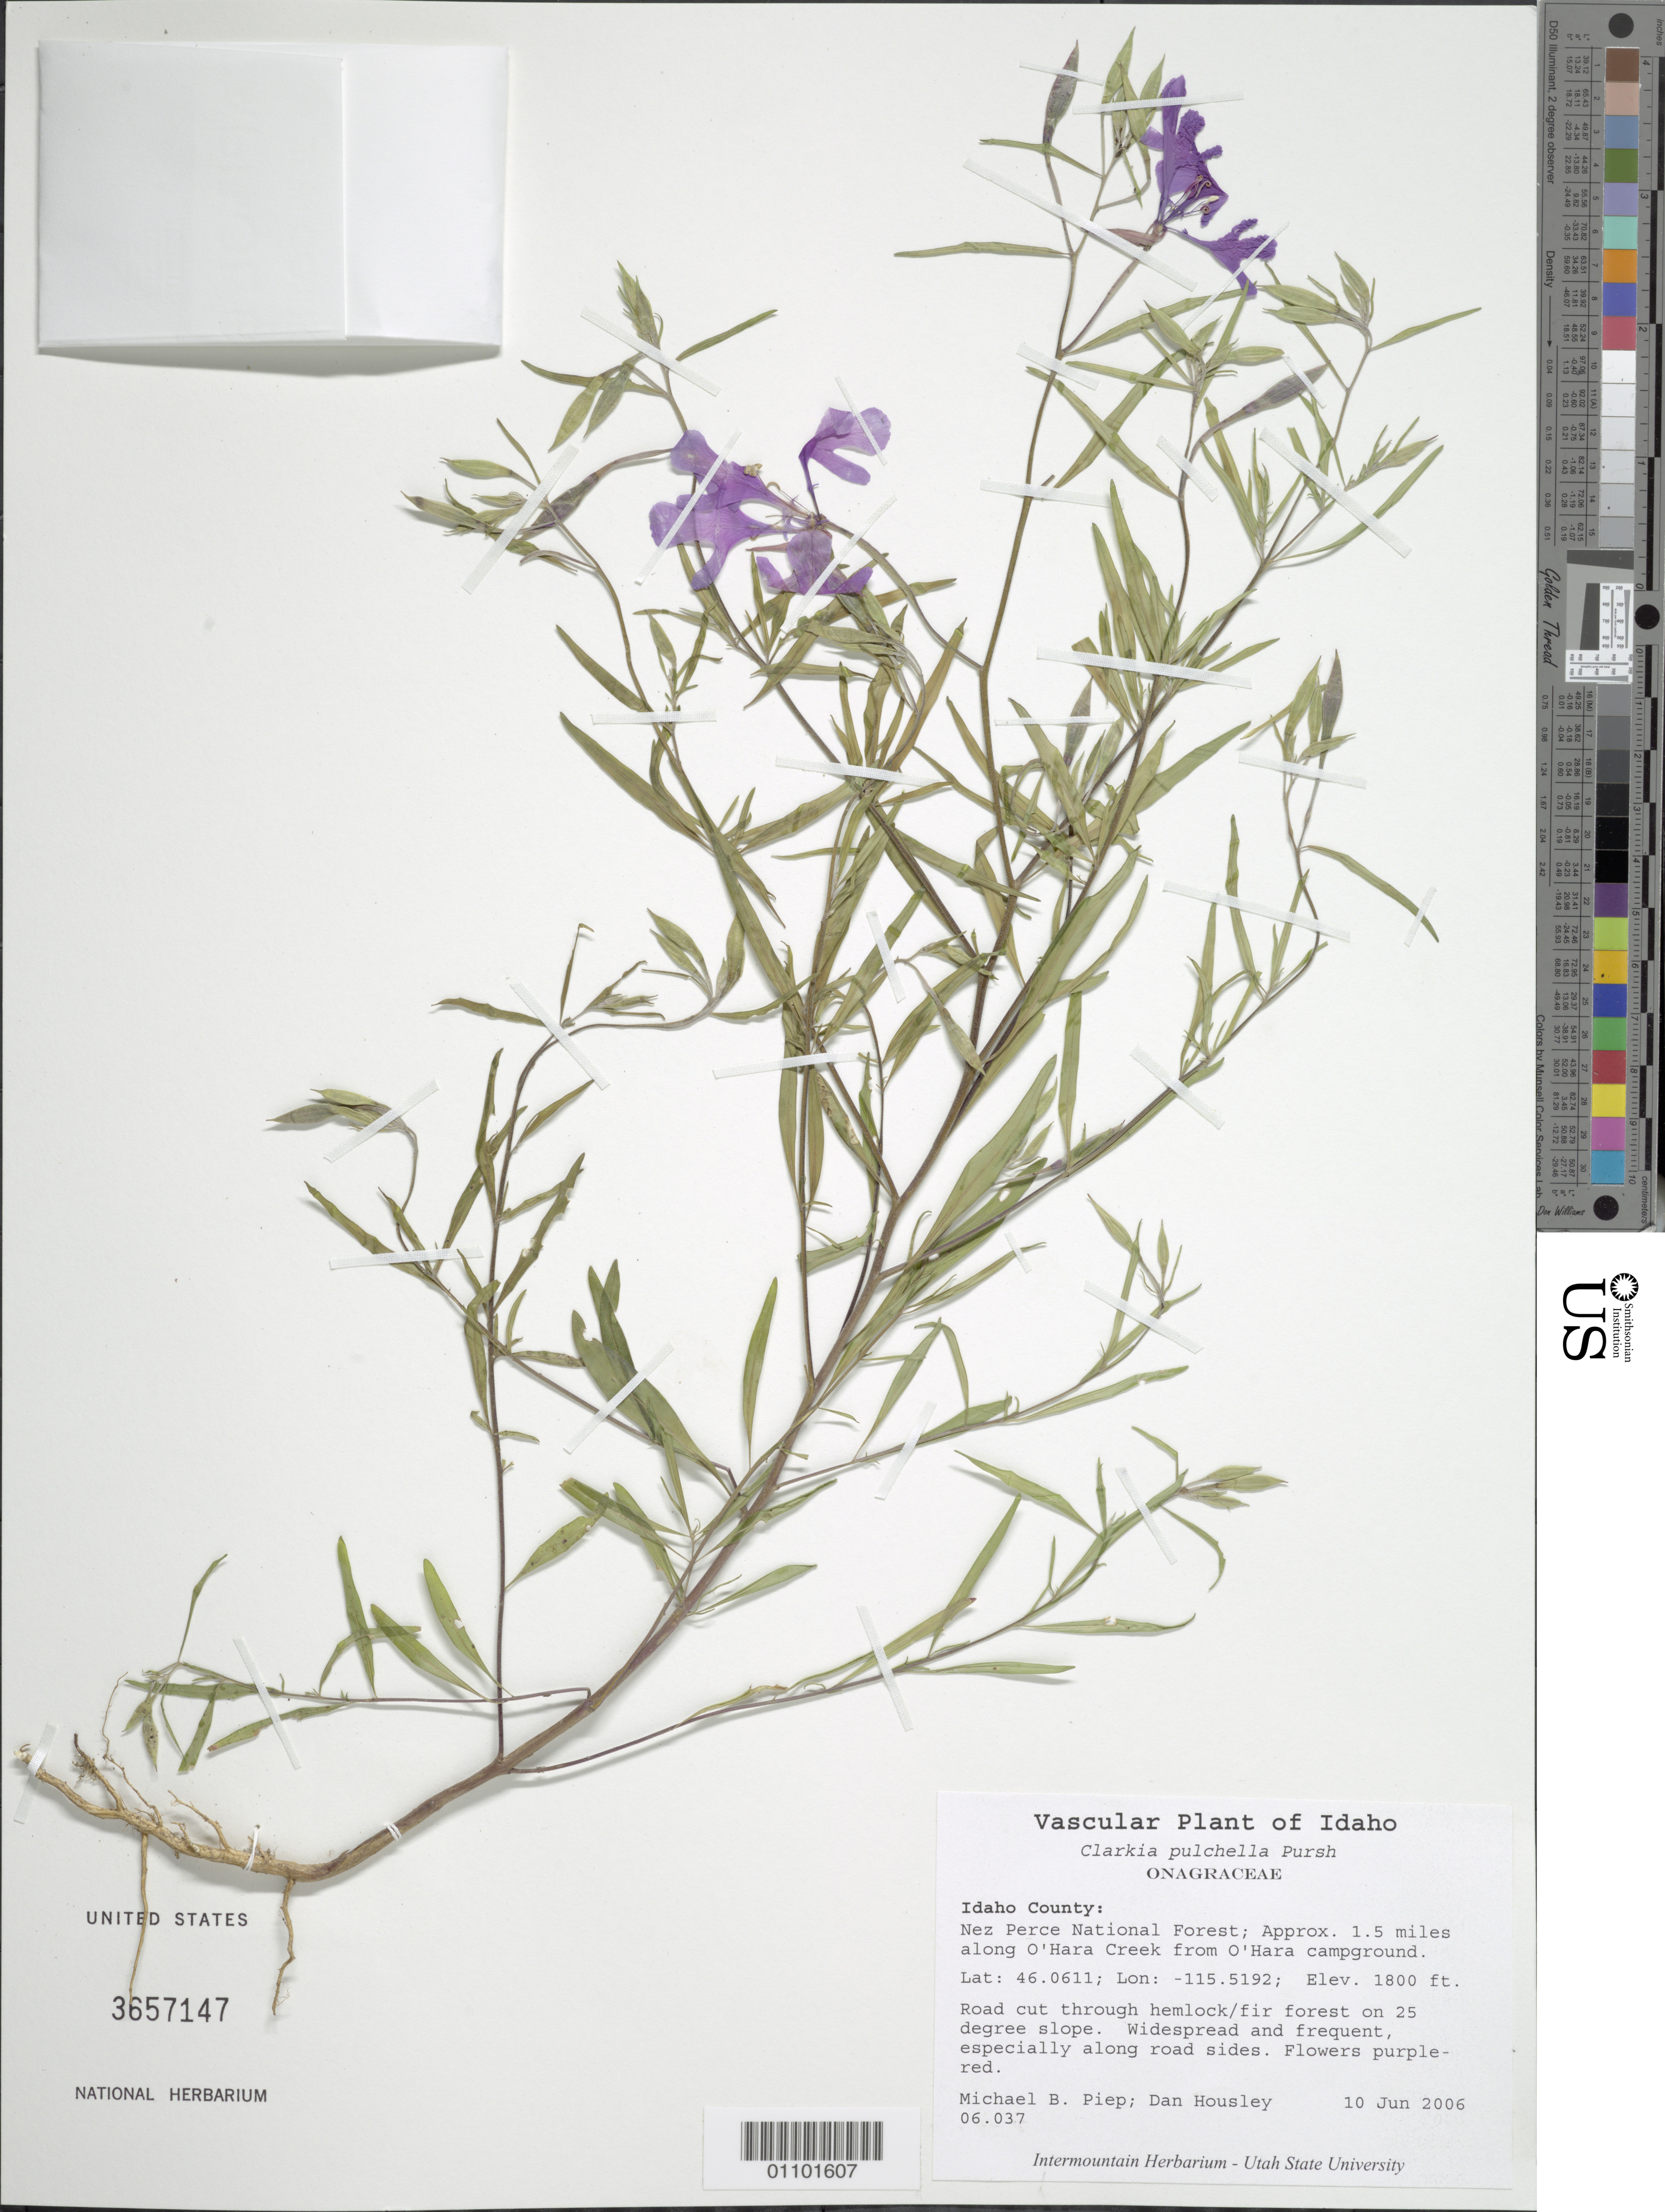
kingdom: Plantae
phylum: Tracheophyta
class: Magnoliopsida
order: Myrtales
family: Onagraceae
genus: Clarkia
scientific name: Clarkia pulchella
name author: Pursh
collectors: M. Piep & D. Housley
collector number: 6.037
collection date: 2006-06-10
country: United States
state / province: Idaho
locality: Nez Perce National Forest, approx. 1.5 miles along O'Hara Creek from O'Hara campground, road cut through hemlock/fir forest.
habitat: Hemlock/fir forest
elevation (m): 549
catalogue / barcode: US 3657147